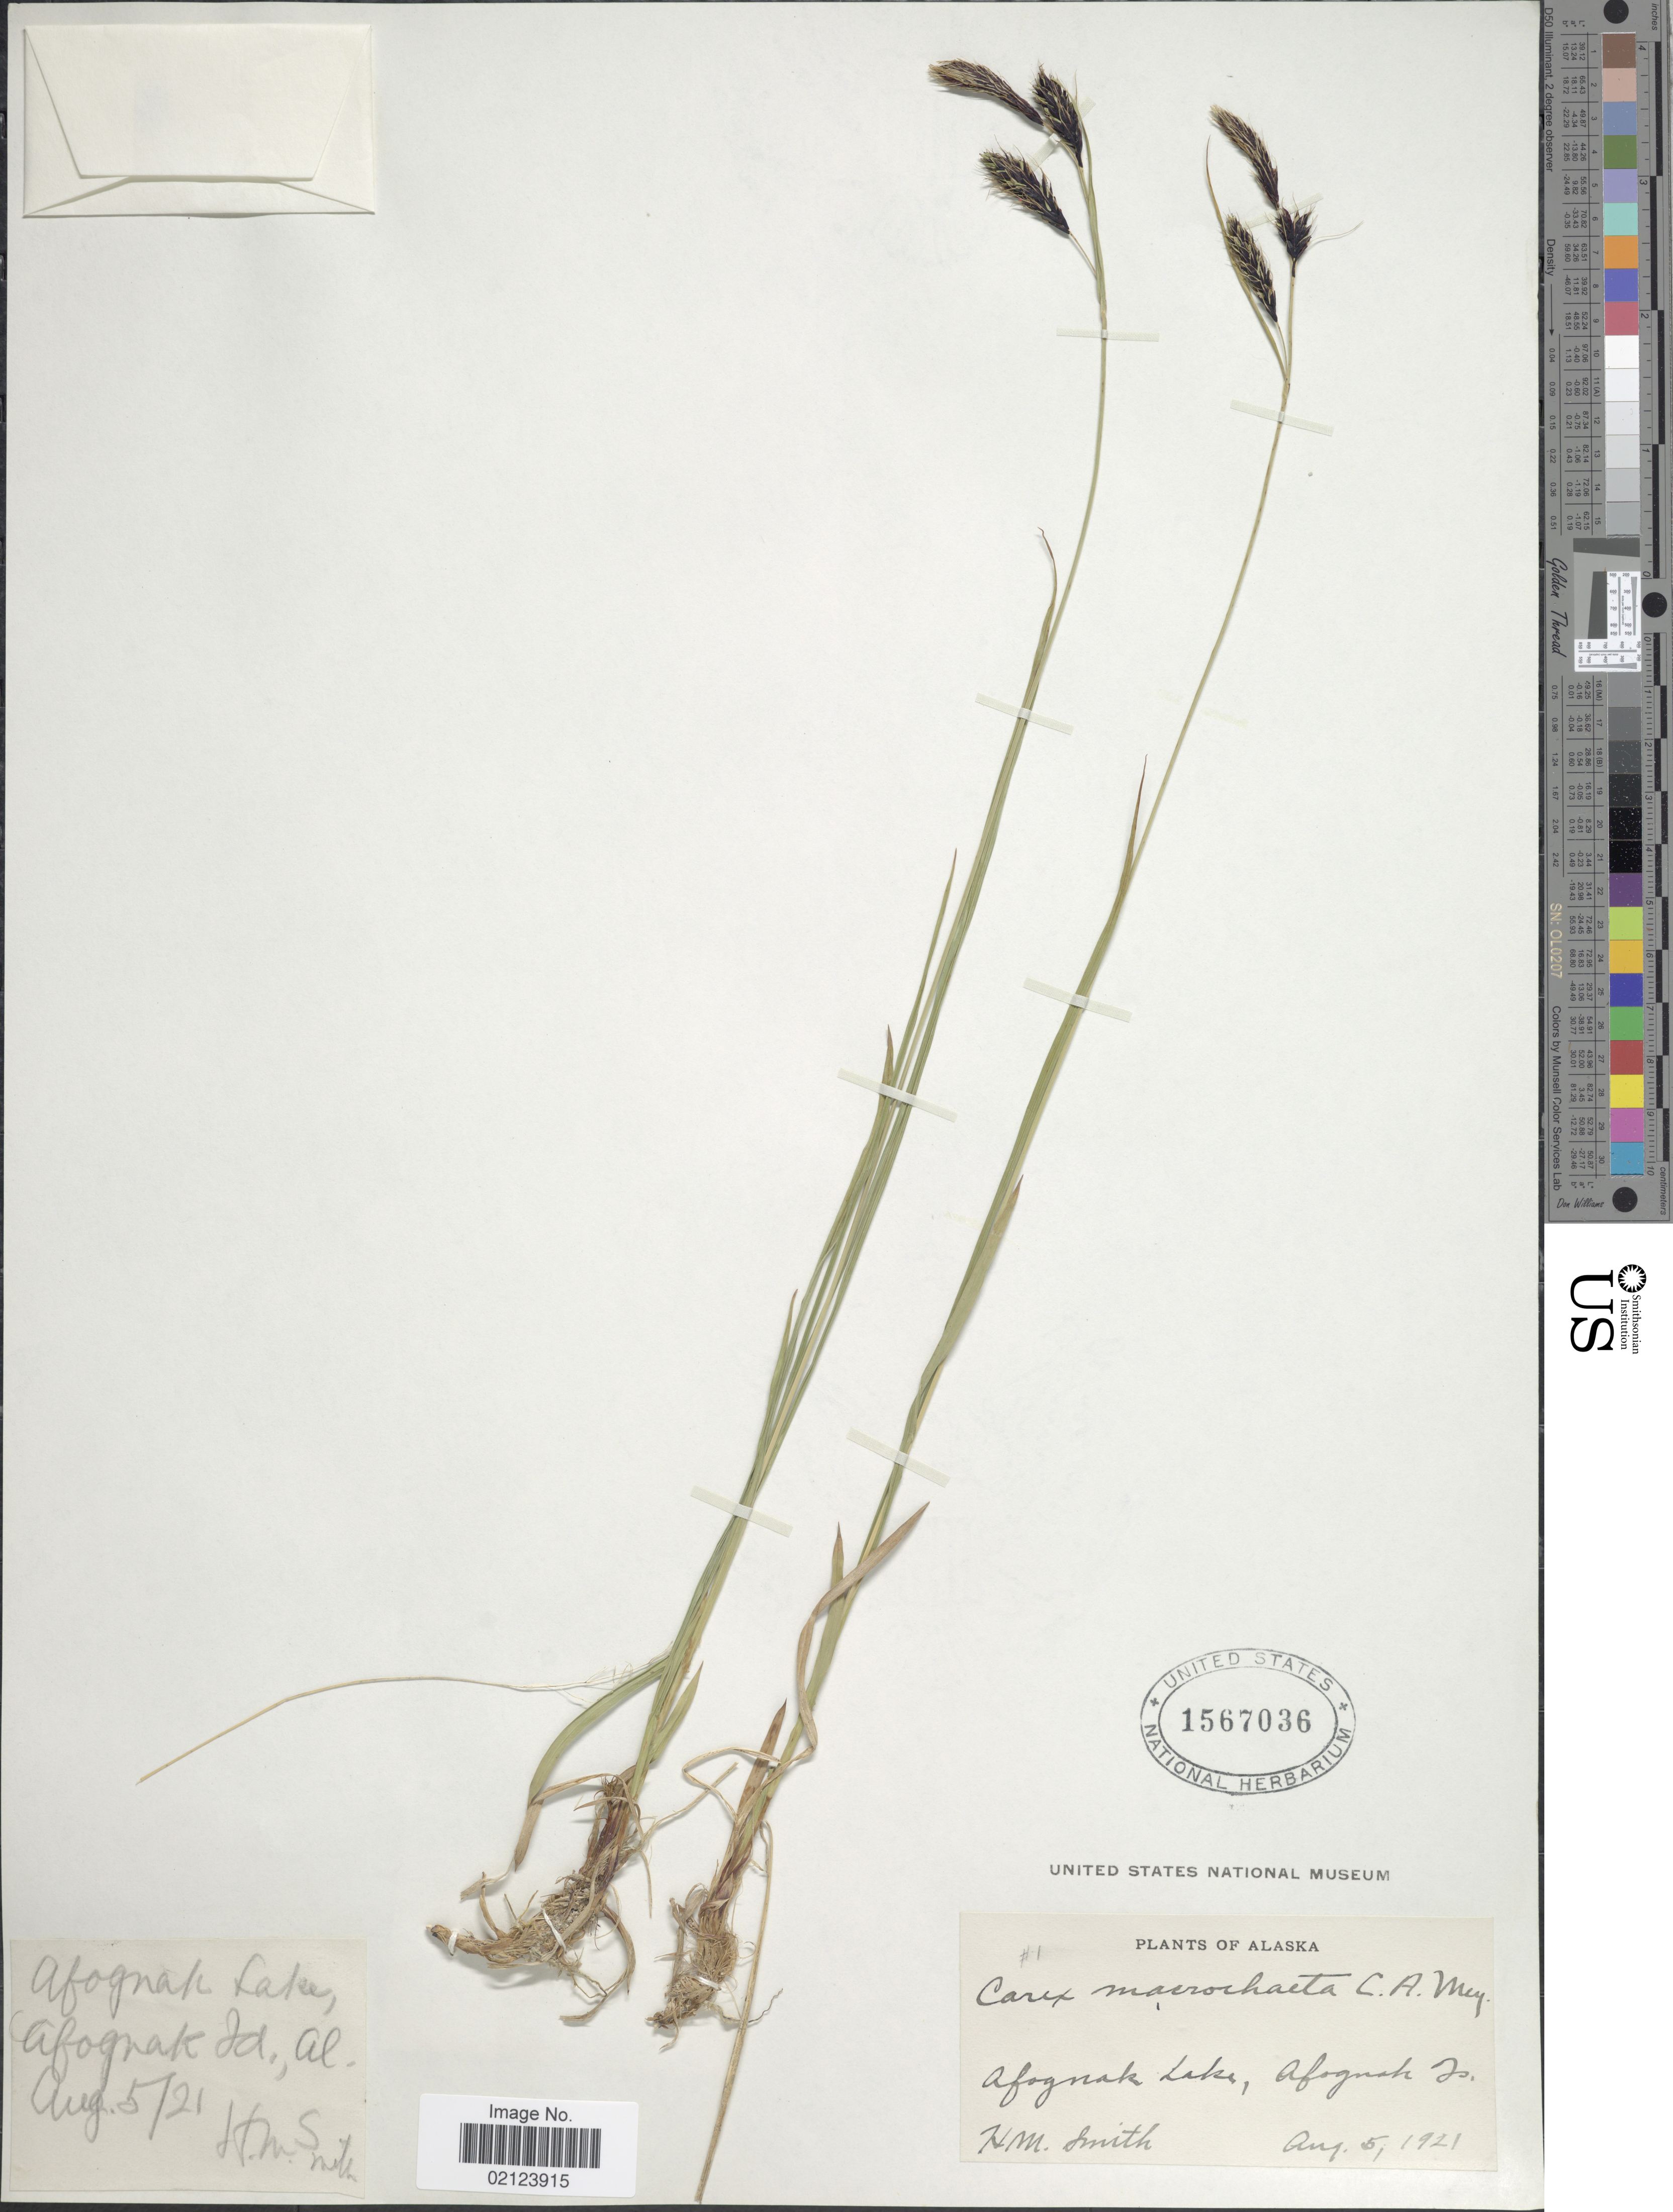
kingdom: Plantae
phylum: Tracheophyta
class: Liliopsida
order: Poales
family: Cyperaceae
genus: Carex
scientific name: Carex macrochaeta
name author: C.A. Mey.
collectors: H. M. Smith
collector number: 1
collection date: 1921-08-05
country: United States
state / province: Alaska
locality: Afognak Lake Afognak Is.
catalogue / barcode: US 1567036